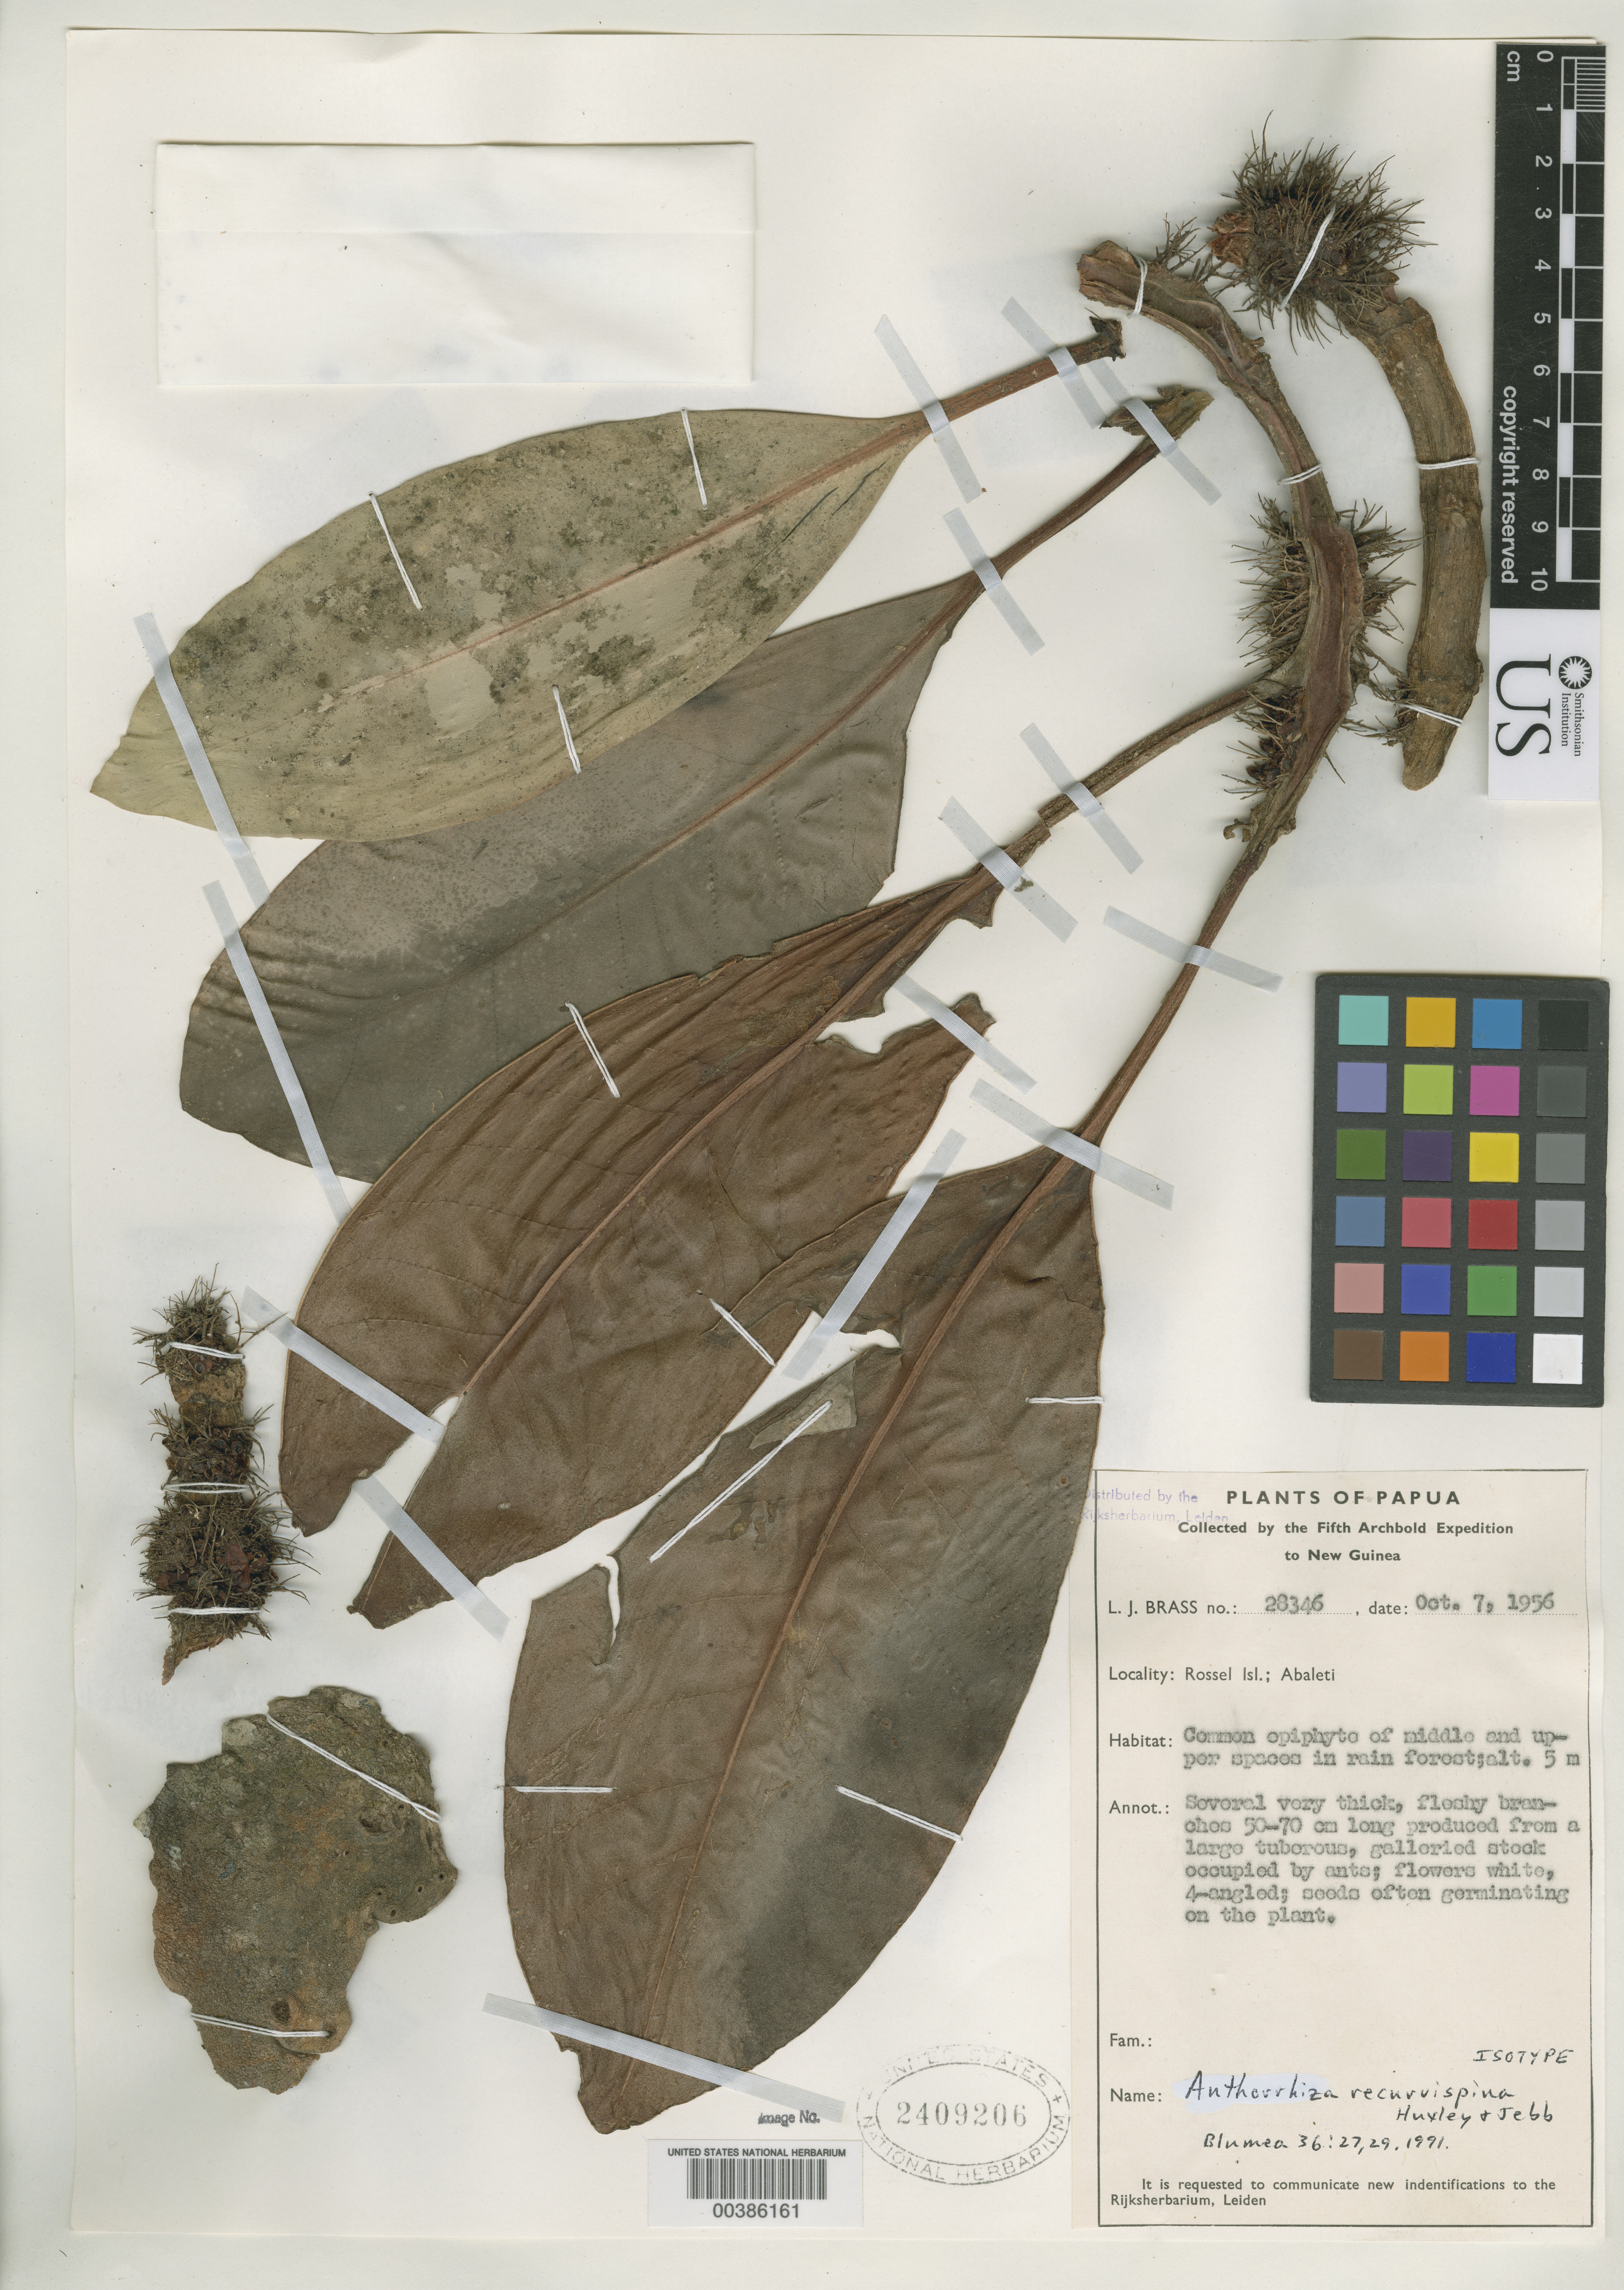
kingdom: Plantae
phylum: Tracheophyta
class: Magnoliopsida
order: Gentianales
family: Rubiaceae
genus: Anthorrhiza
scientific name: Anthorrhiza recurvispina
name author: Huxley & Jebb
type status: Isotype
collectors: L. J. Brass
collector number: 28346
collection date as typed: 07 Oct 1956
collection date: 1956-10-07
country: Papua New Guinea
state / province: Milne Bay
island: Rossel (Yela)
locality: Abaleti. [Louisade Arch.]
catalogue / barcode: US 2409206